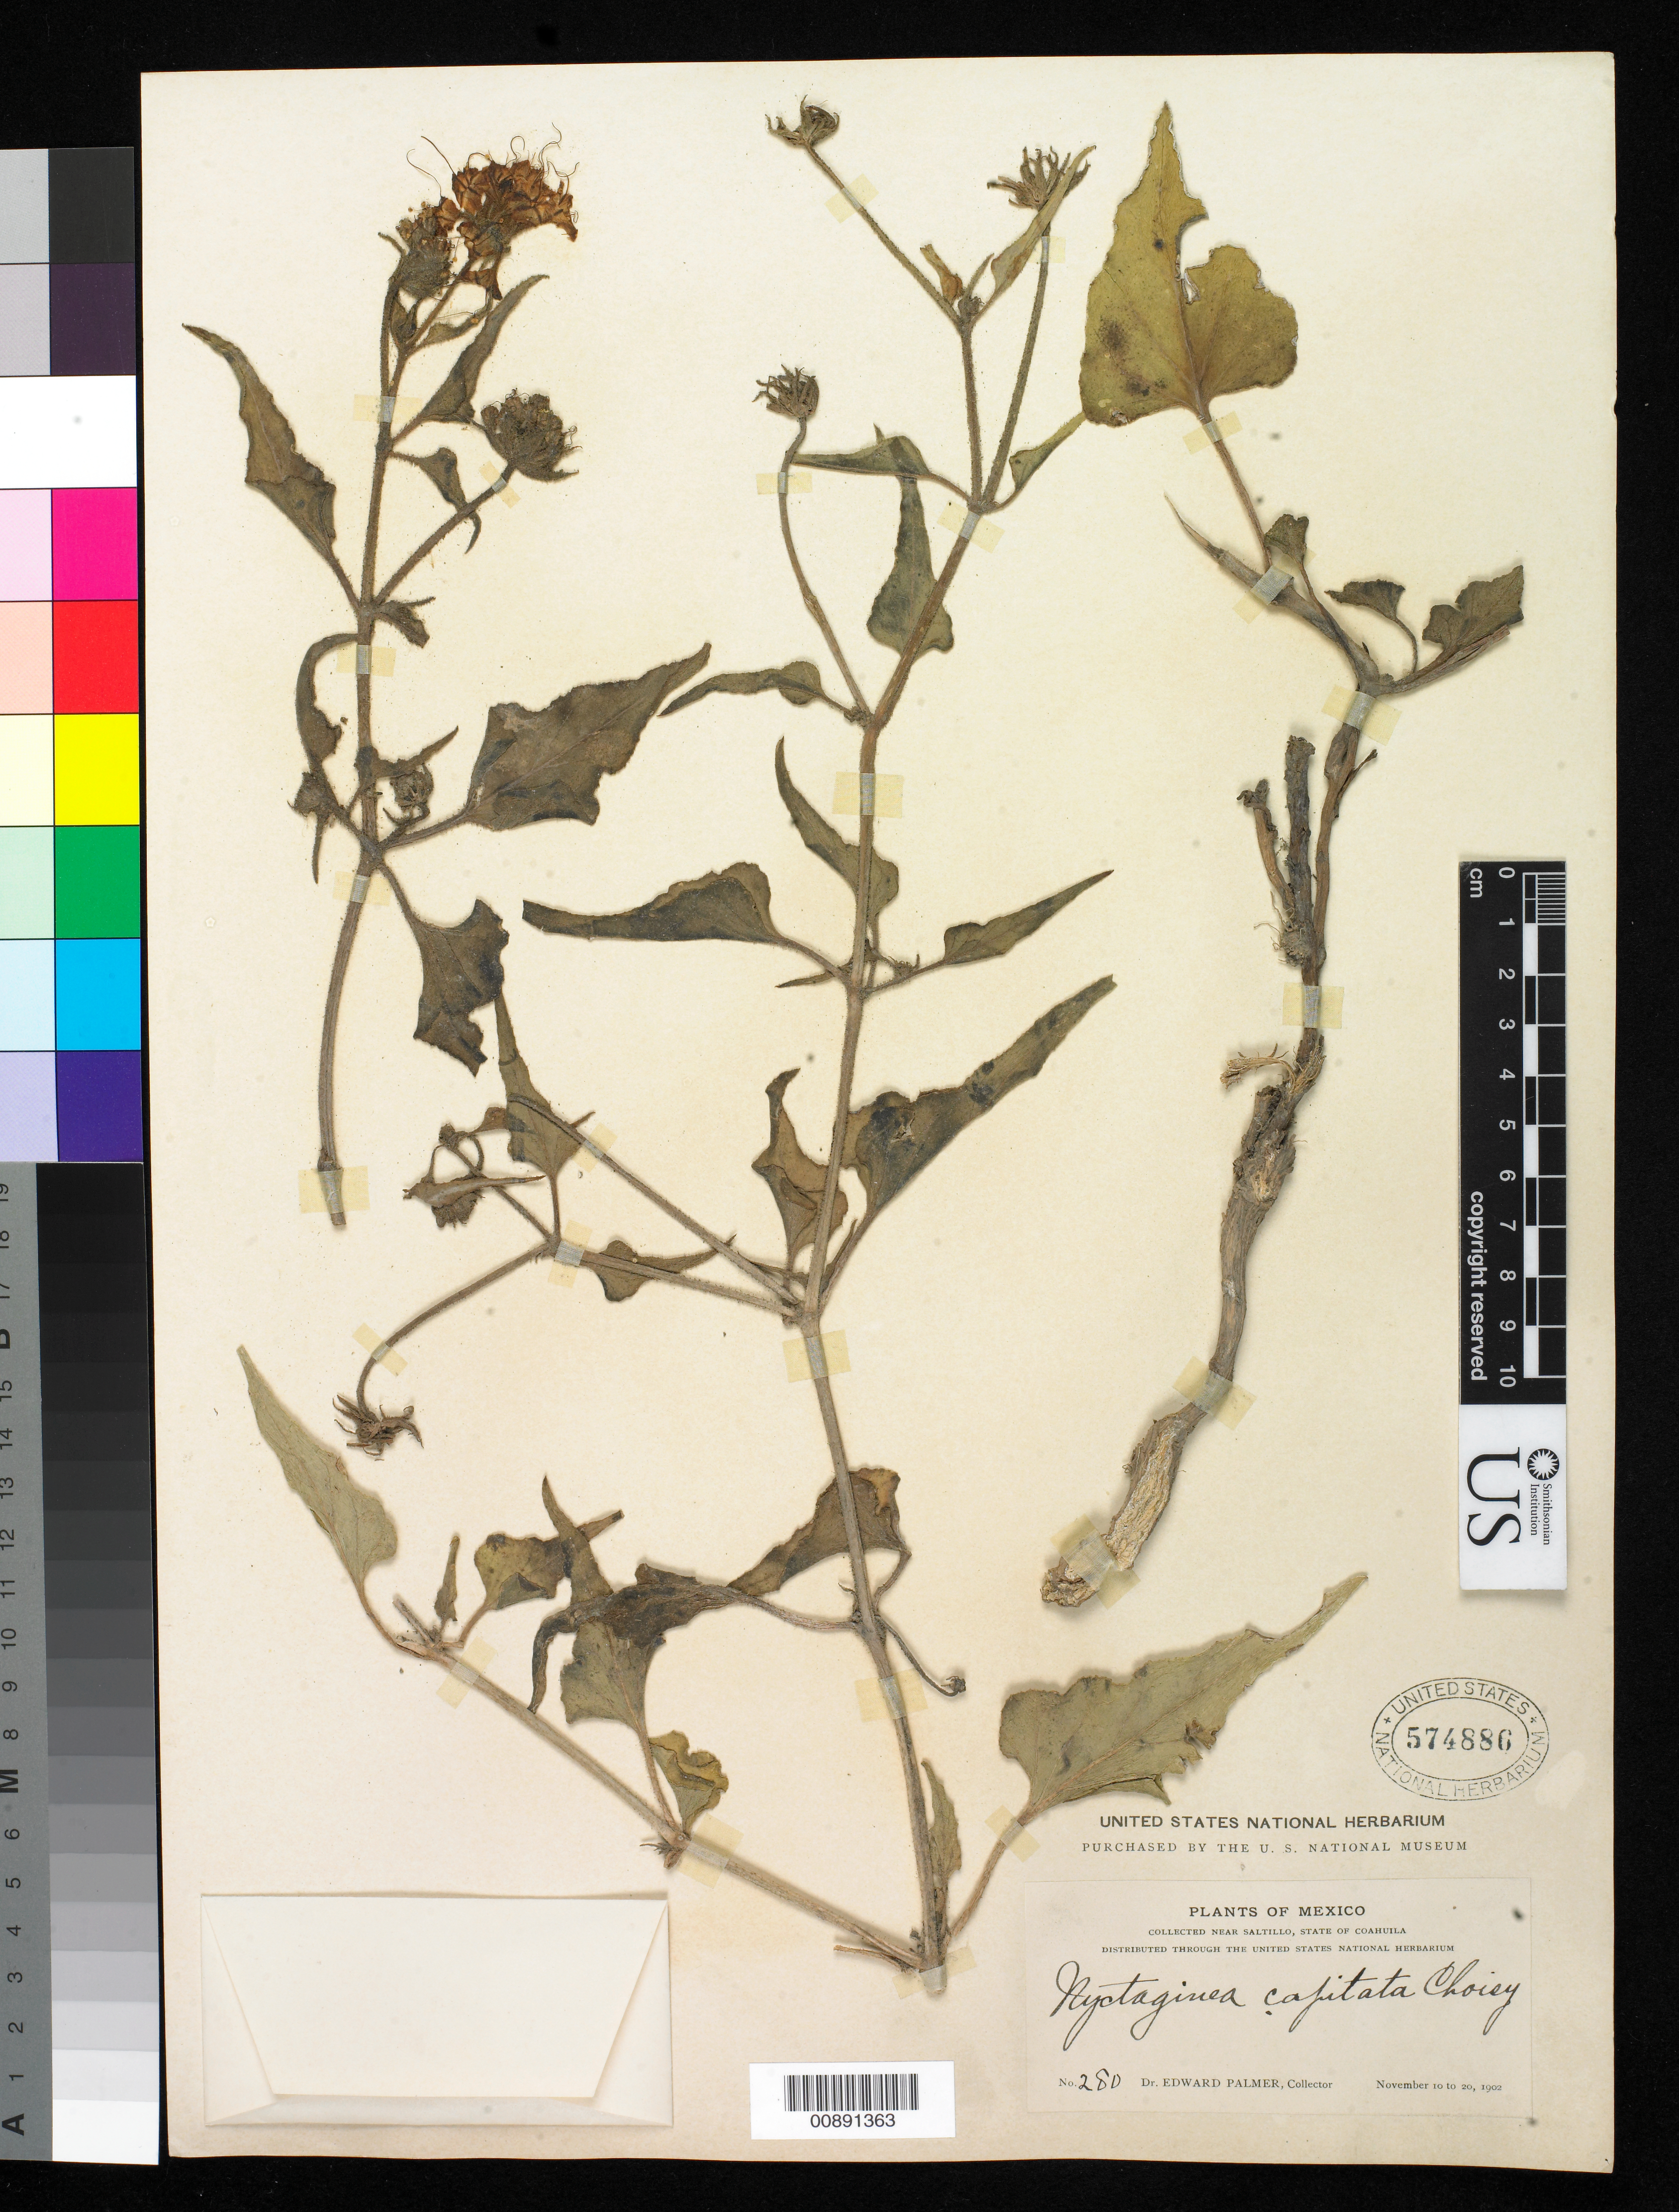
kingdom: Plantae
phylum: Tracheophyta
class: Magnoliopsida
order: Caryophyllales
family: Nyctaginaceae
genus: Nyctaginia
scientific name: Nyctaginia capitata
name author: Choisy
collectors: E. Palmer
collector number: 280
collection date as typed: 10 Nov 1902 to 20 Nov 1902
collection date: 1902-11-10/1902-11-20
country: Mexico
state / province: Coahuila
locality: Near Saltillo, Coahuila.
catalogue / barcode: US 574886